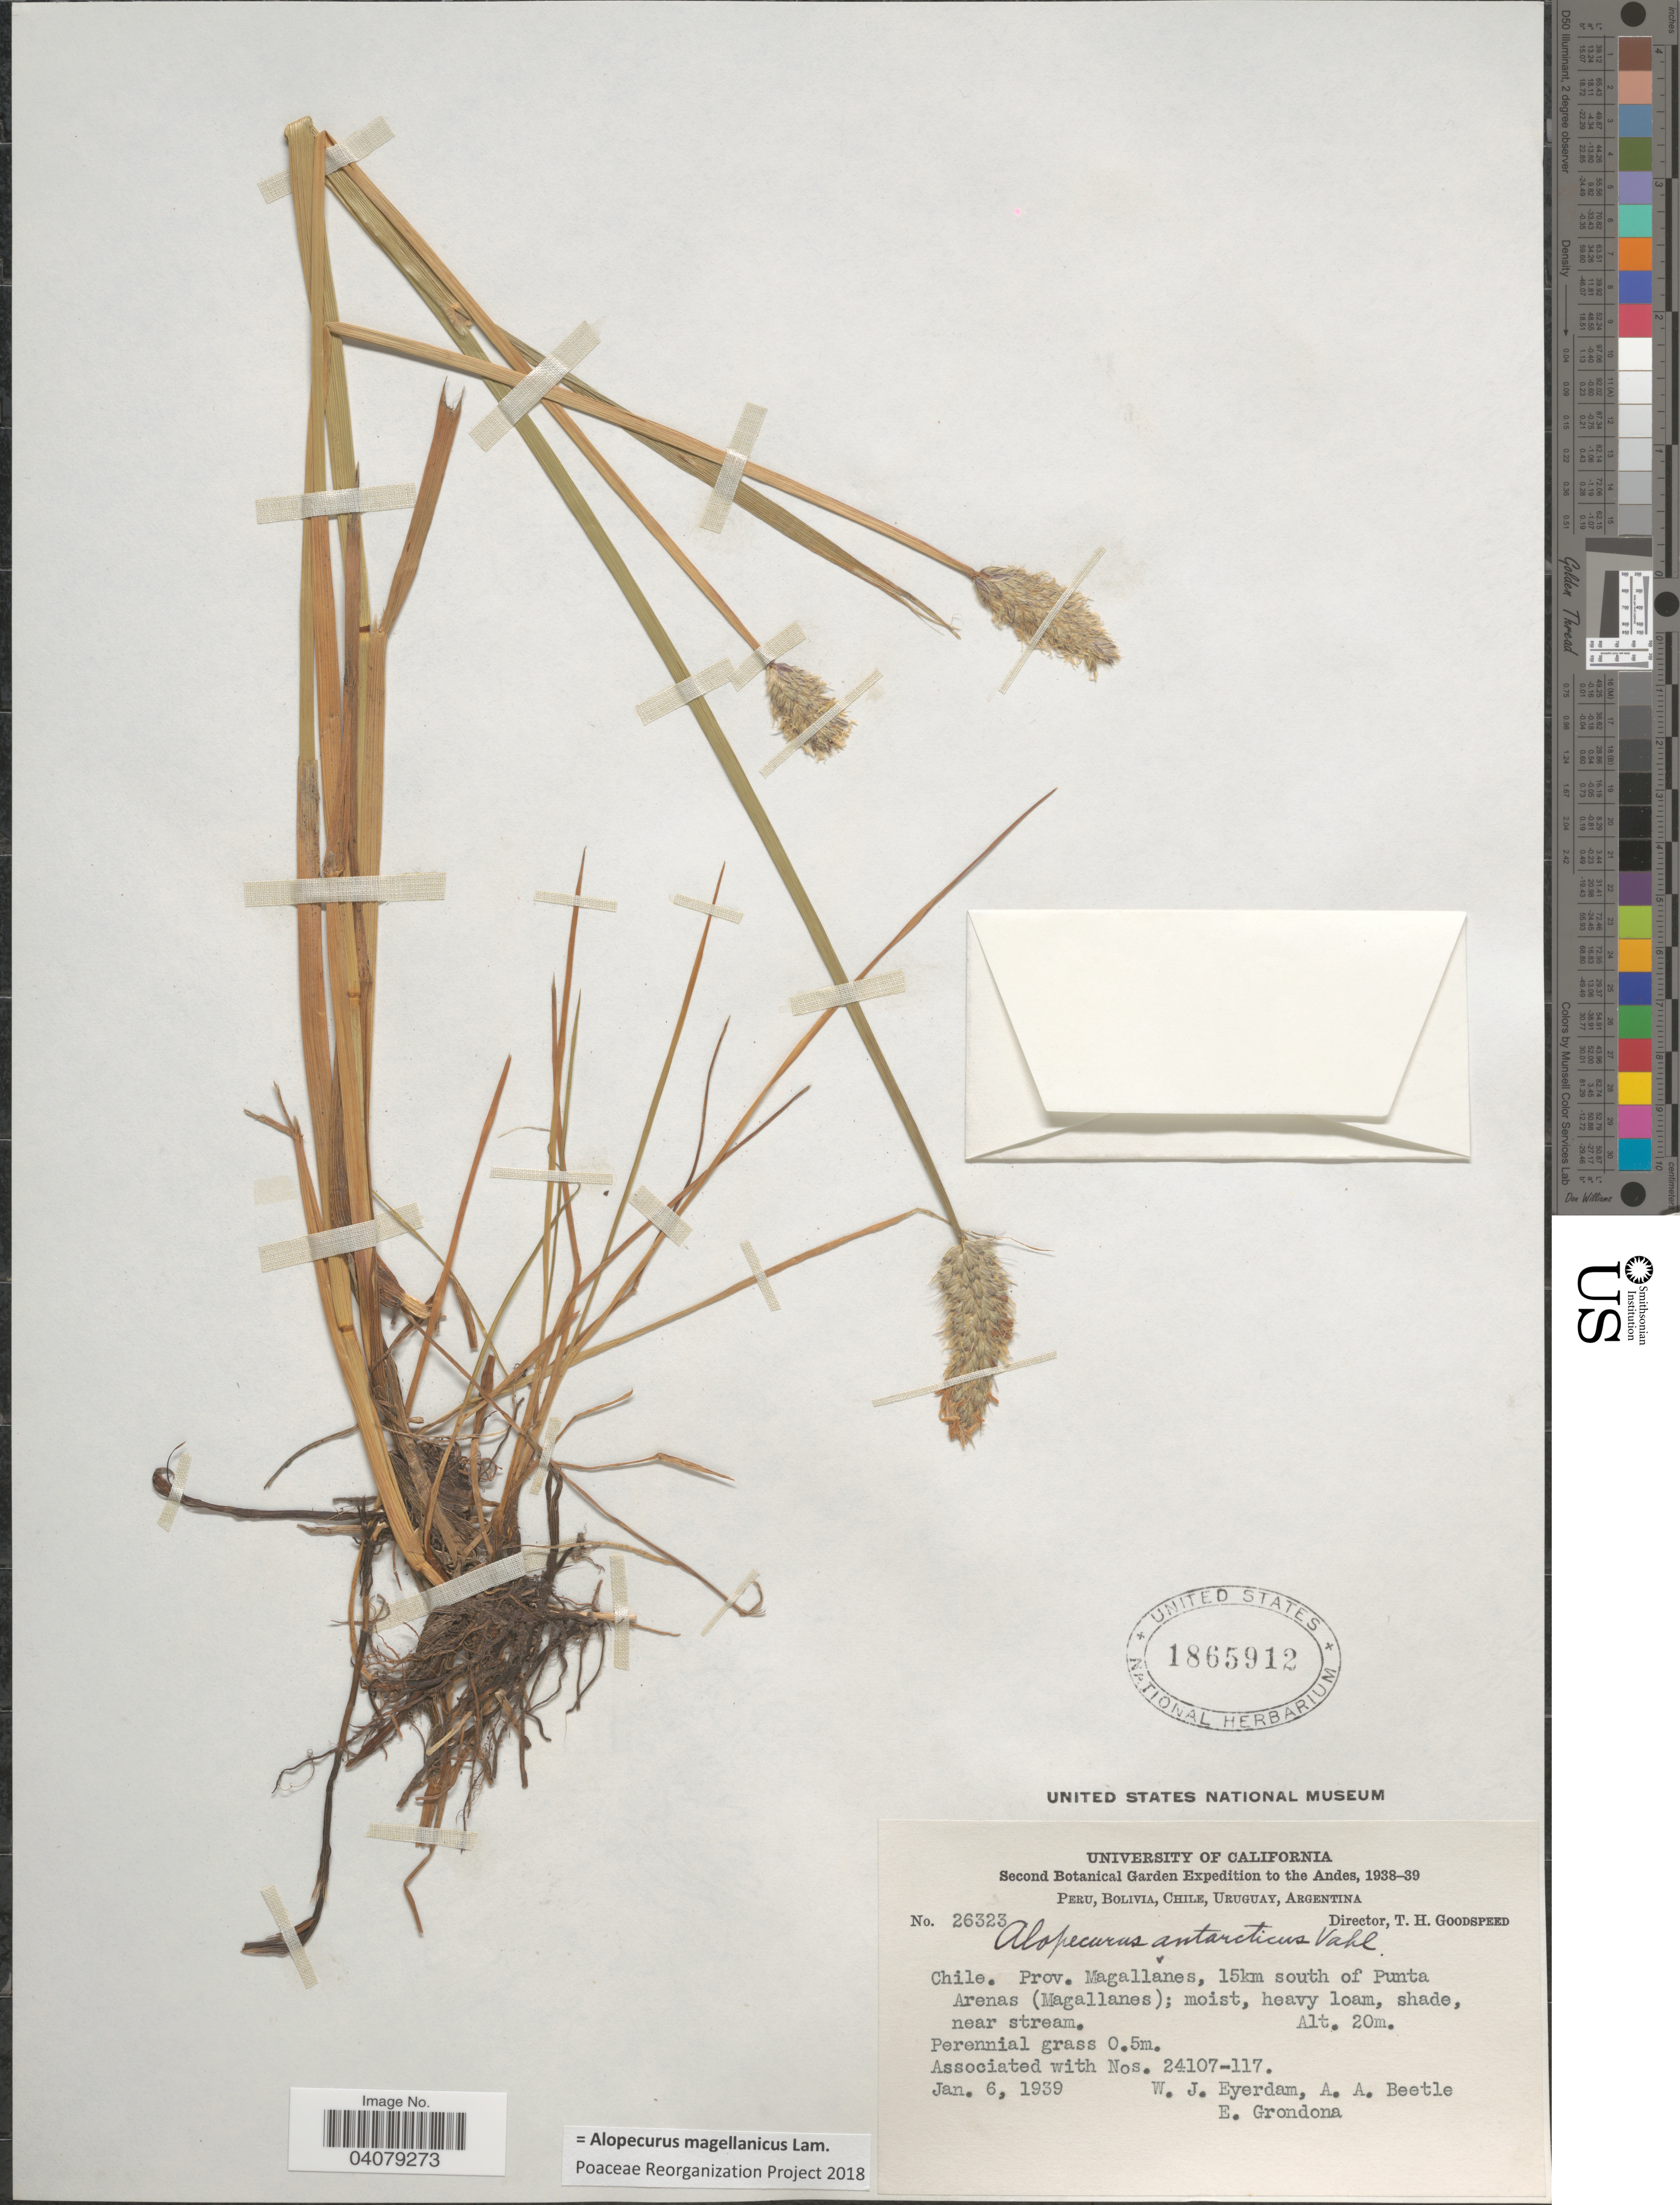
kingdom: Plantae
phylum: Tracheophyta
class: Liliopsida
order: Poales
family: Poaceae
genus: Alopecurus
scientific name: Alopecurus magellanicus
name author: Lam.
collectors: W. J. Eyerdam, A. A. Beetle & E. Grondona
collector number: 26323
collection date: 1939-01-06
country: Chile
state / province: Magallanes y de la Antártica Chilena (XII)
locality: Prov. Magallanes, 15km south of Punta Arenas (Magallanes).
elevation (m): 20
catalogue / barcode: US 1865912